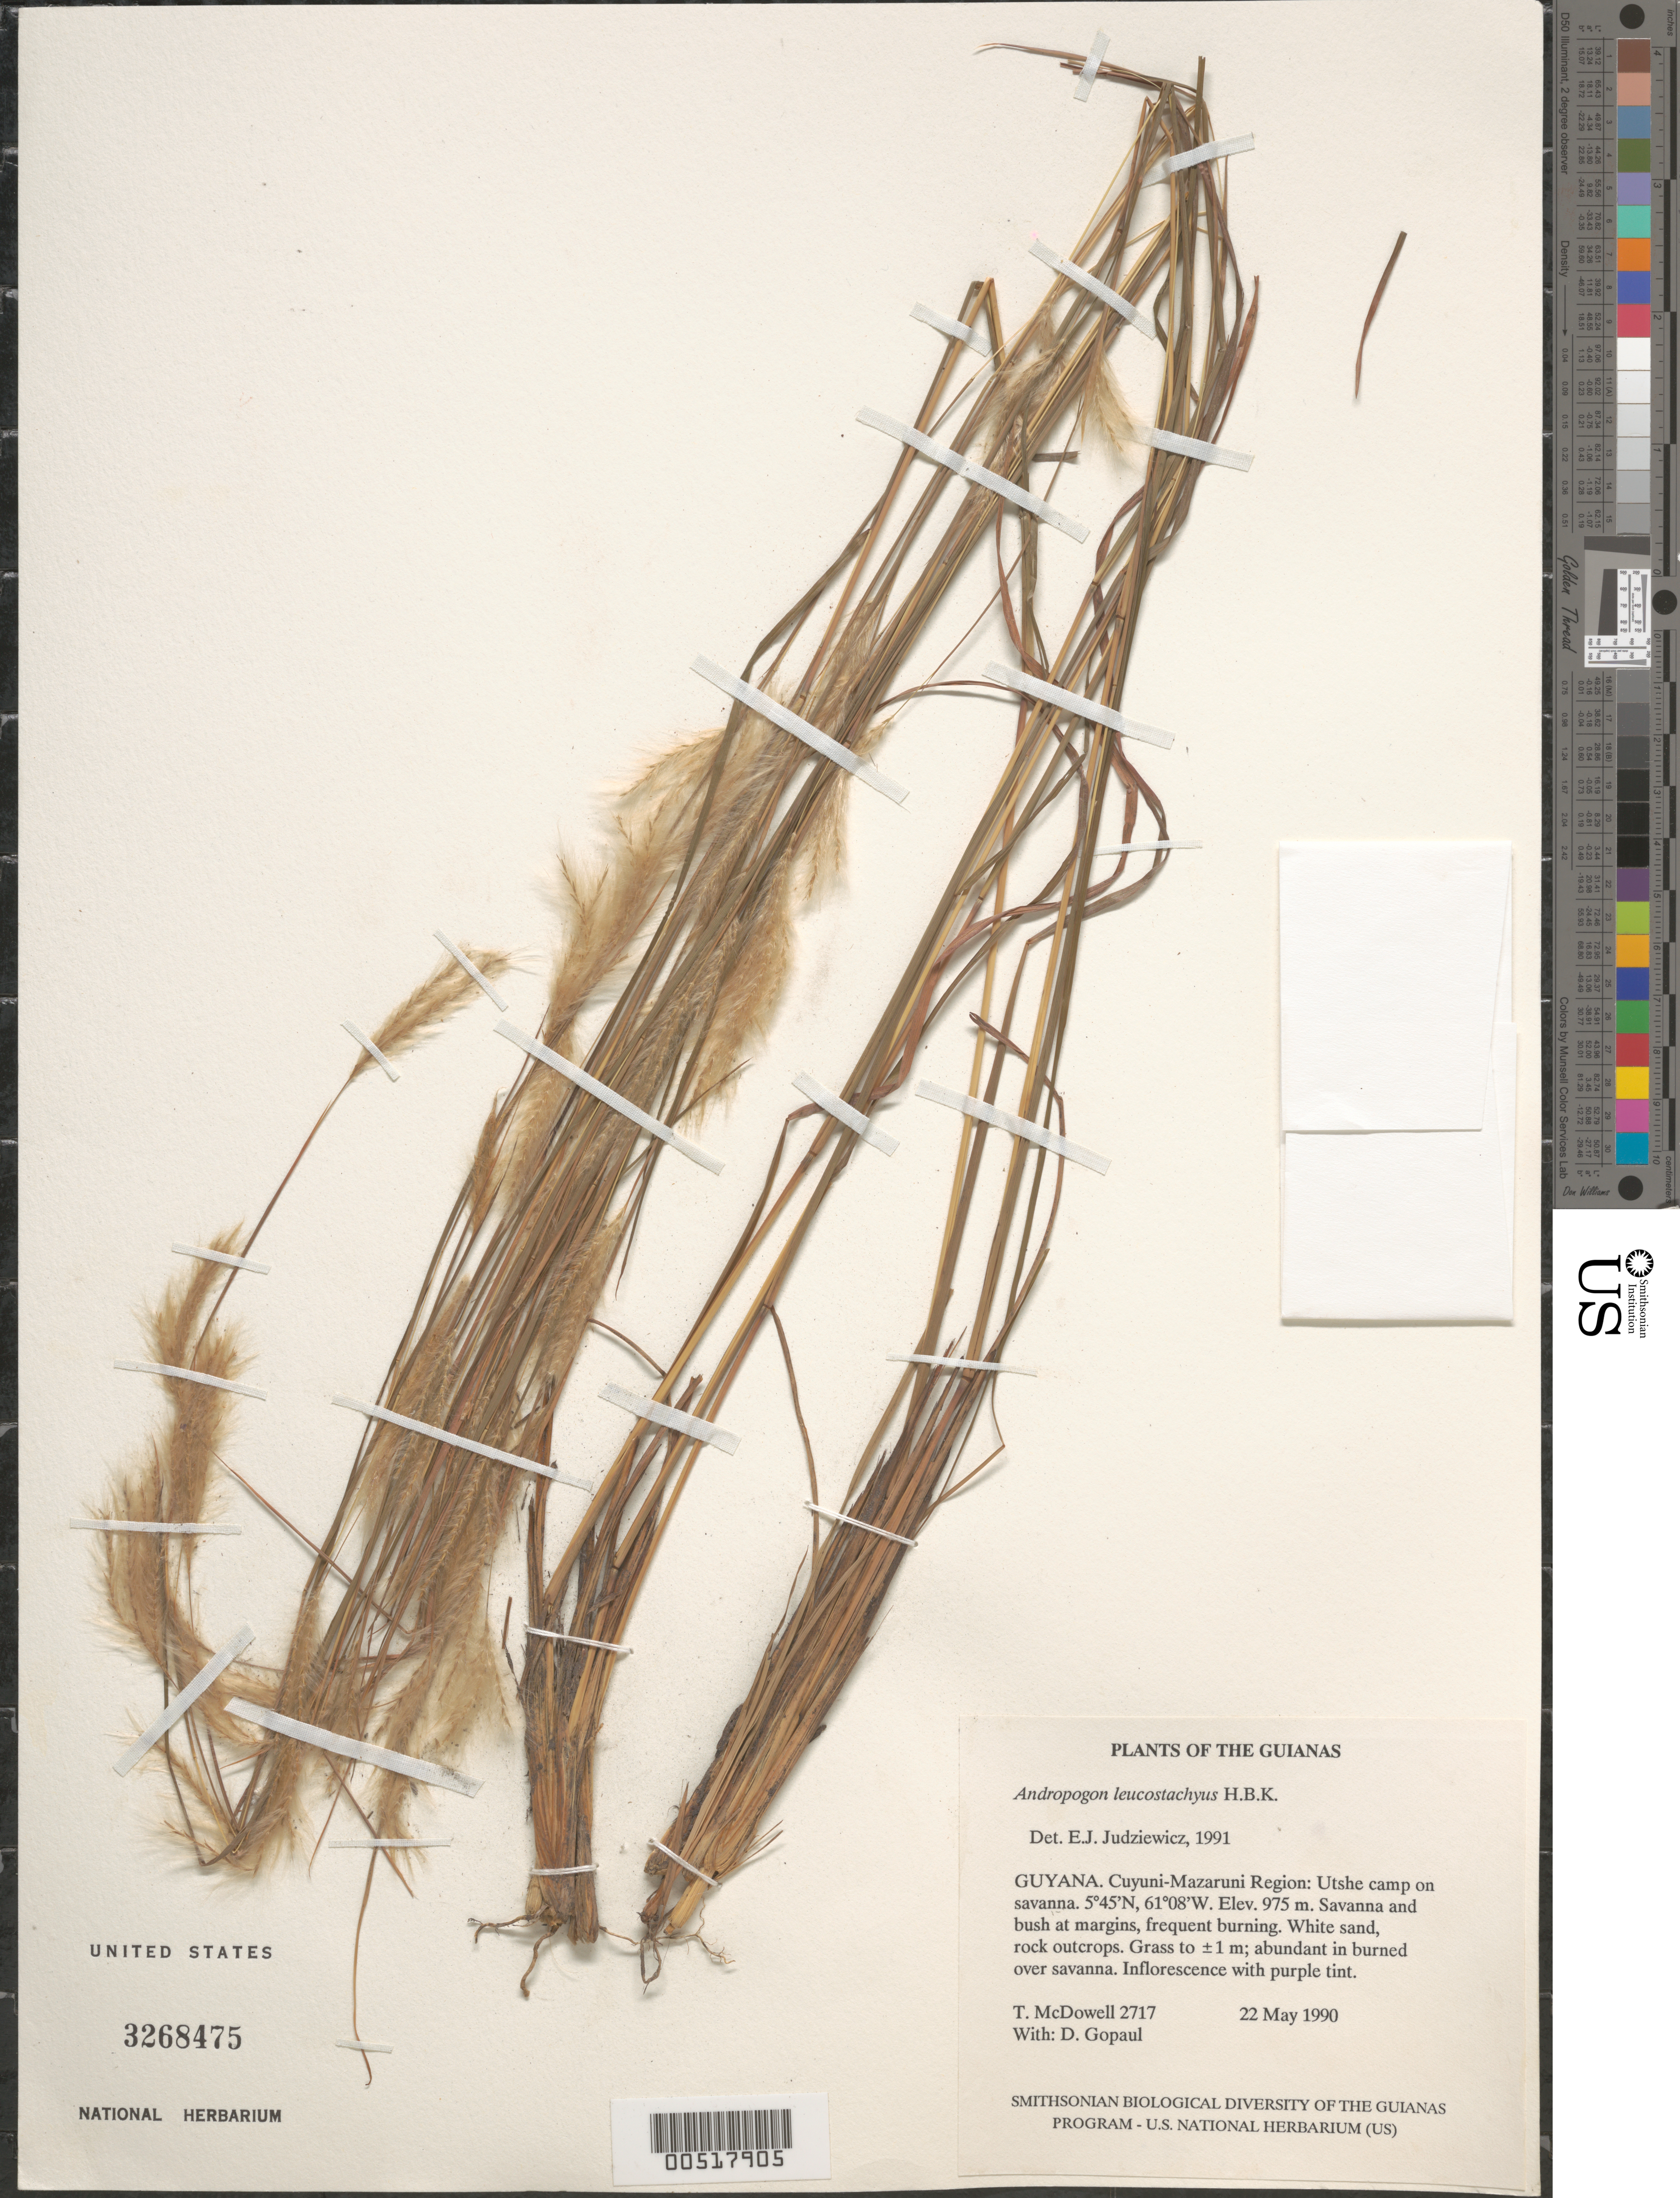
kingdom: Plantae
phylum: Tracheophyta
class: Liliopsida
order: Poales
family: Poaceae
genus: Andropogon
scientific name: Andropogon leucostachyus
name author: Kunth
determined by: Judziewicz, E. J.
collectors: T. McDowell & D. Gopaul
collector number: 2717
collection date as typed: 22 May 1990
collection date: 1990-05-22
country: Guyana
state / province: Cuyuni-Mazaruni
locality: Utshi camp, 0.3 km N of Utshi R, just S of forest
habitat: Savanna and bush at margins, frequent burning. White sand, rock outcrops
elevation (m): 975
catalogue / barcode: US 3268475